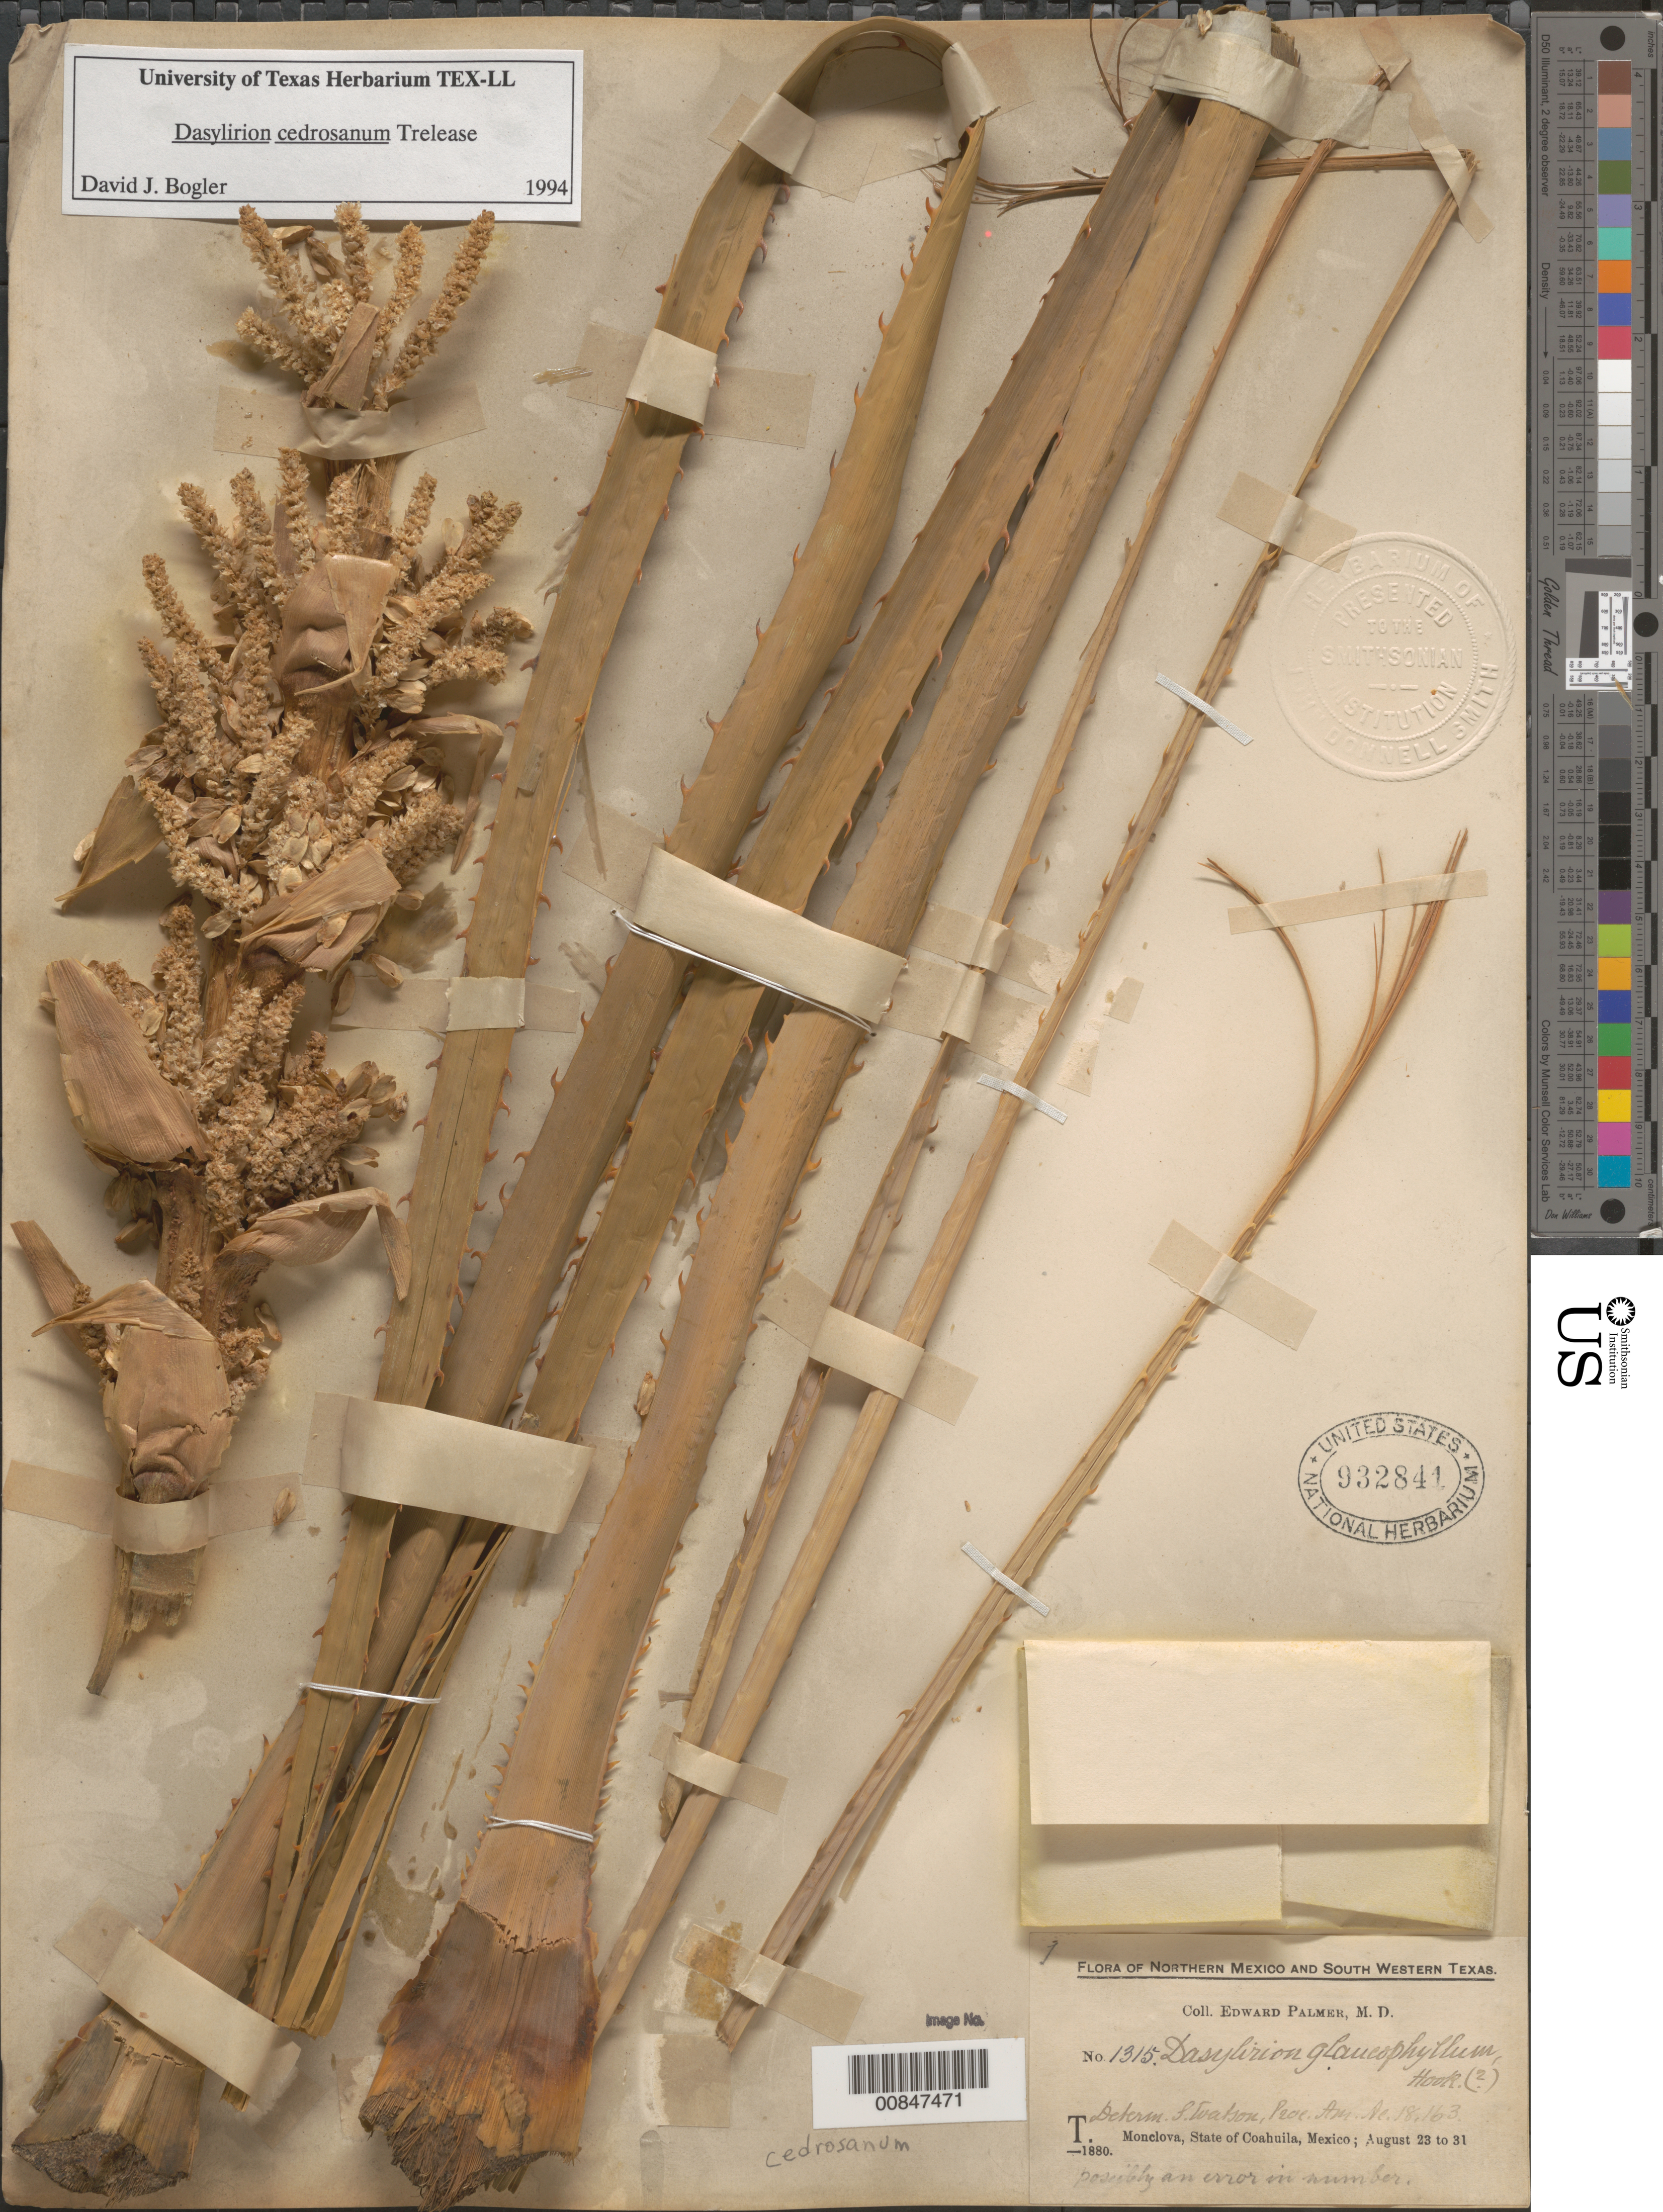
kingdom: Plantae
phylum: Tracheophyta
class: Liliopsida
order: Asparagales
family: Asparagaceae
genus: Dasylirion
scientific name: Dasylirion cedrosanum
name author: Trel.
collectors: E. Palmer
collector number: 1315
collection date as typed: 23 Aug 1880 to 31 Aug 1880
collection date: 1880-08-23/1880-08-31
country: Mexico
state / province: Coahuila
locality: T. Monclova, Coahuila.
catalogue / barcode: US 932841